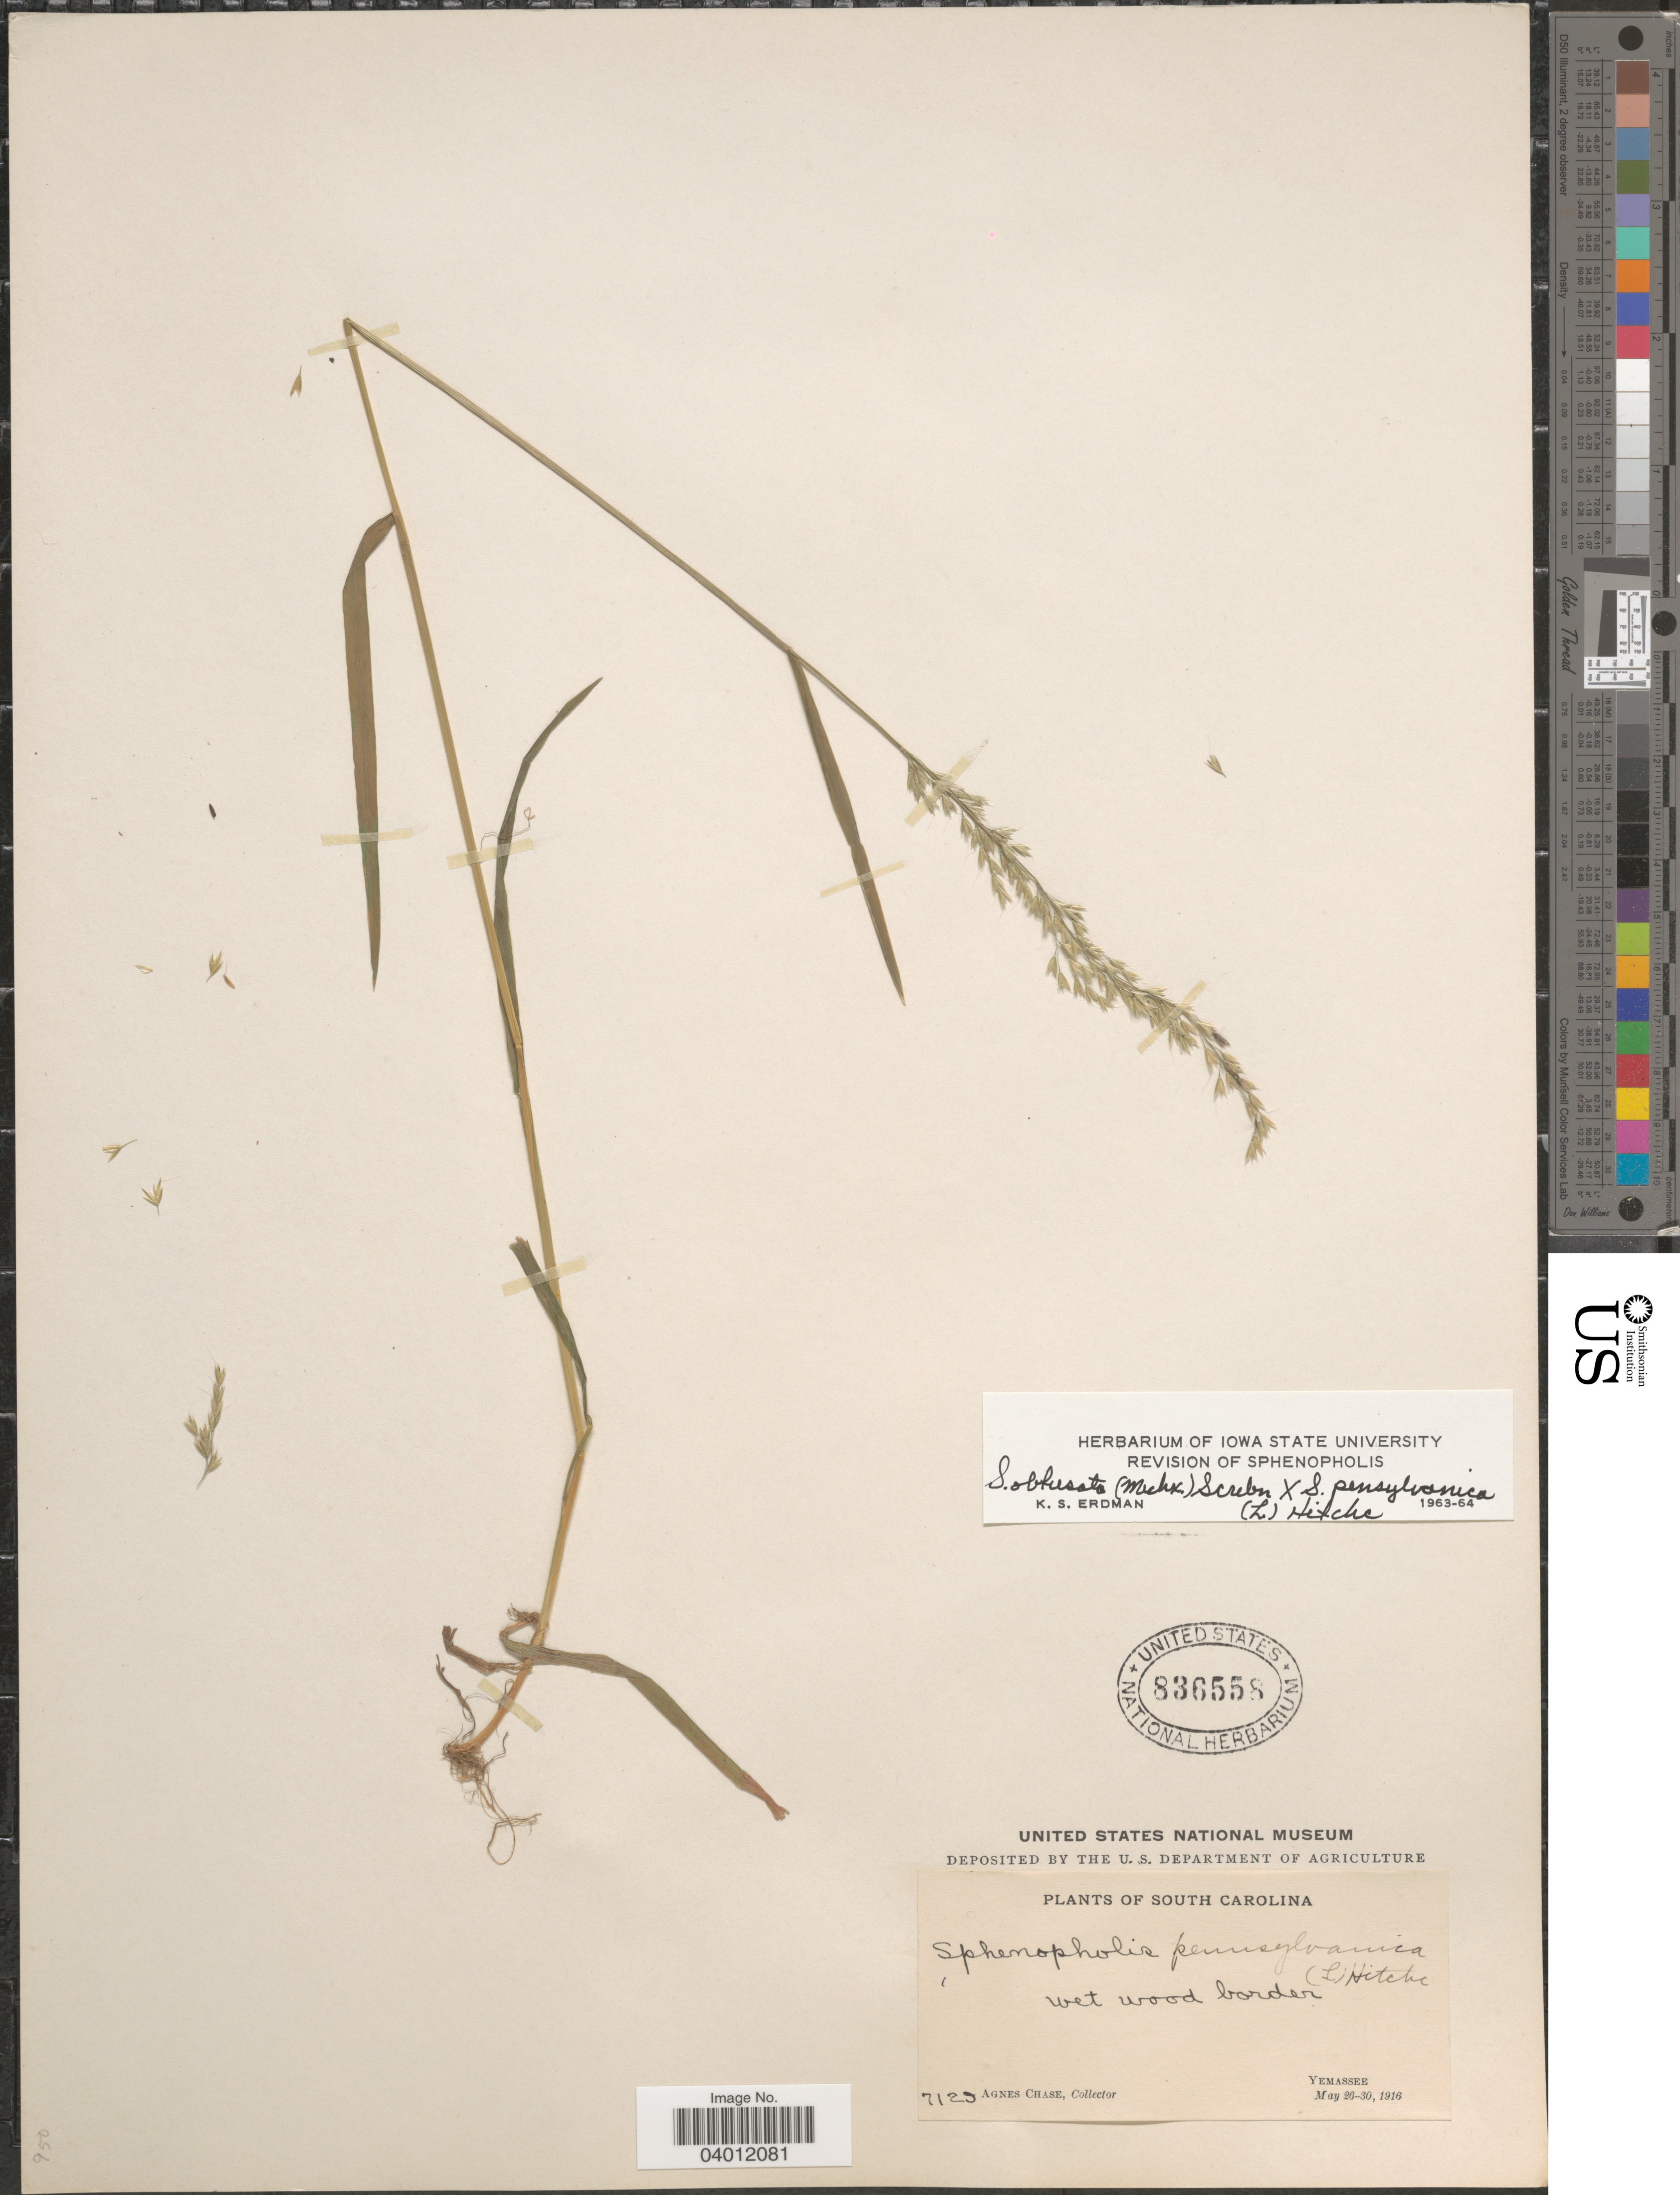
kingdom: Plantae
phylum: Tracheophyta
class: Liliopsida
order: Poales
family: Poaceae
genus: Sphenopholis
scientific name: Sphenopholis pensylvanica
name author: (L.) Hitchc.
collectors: A. Chase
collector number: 7129*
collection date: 1916-05-26/1916-05-30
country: United States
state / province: South Carolina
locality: Yemassee.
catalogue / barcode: US 836558